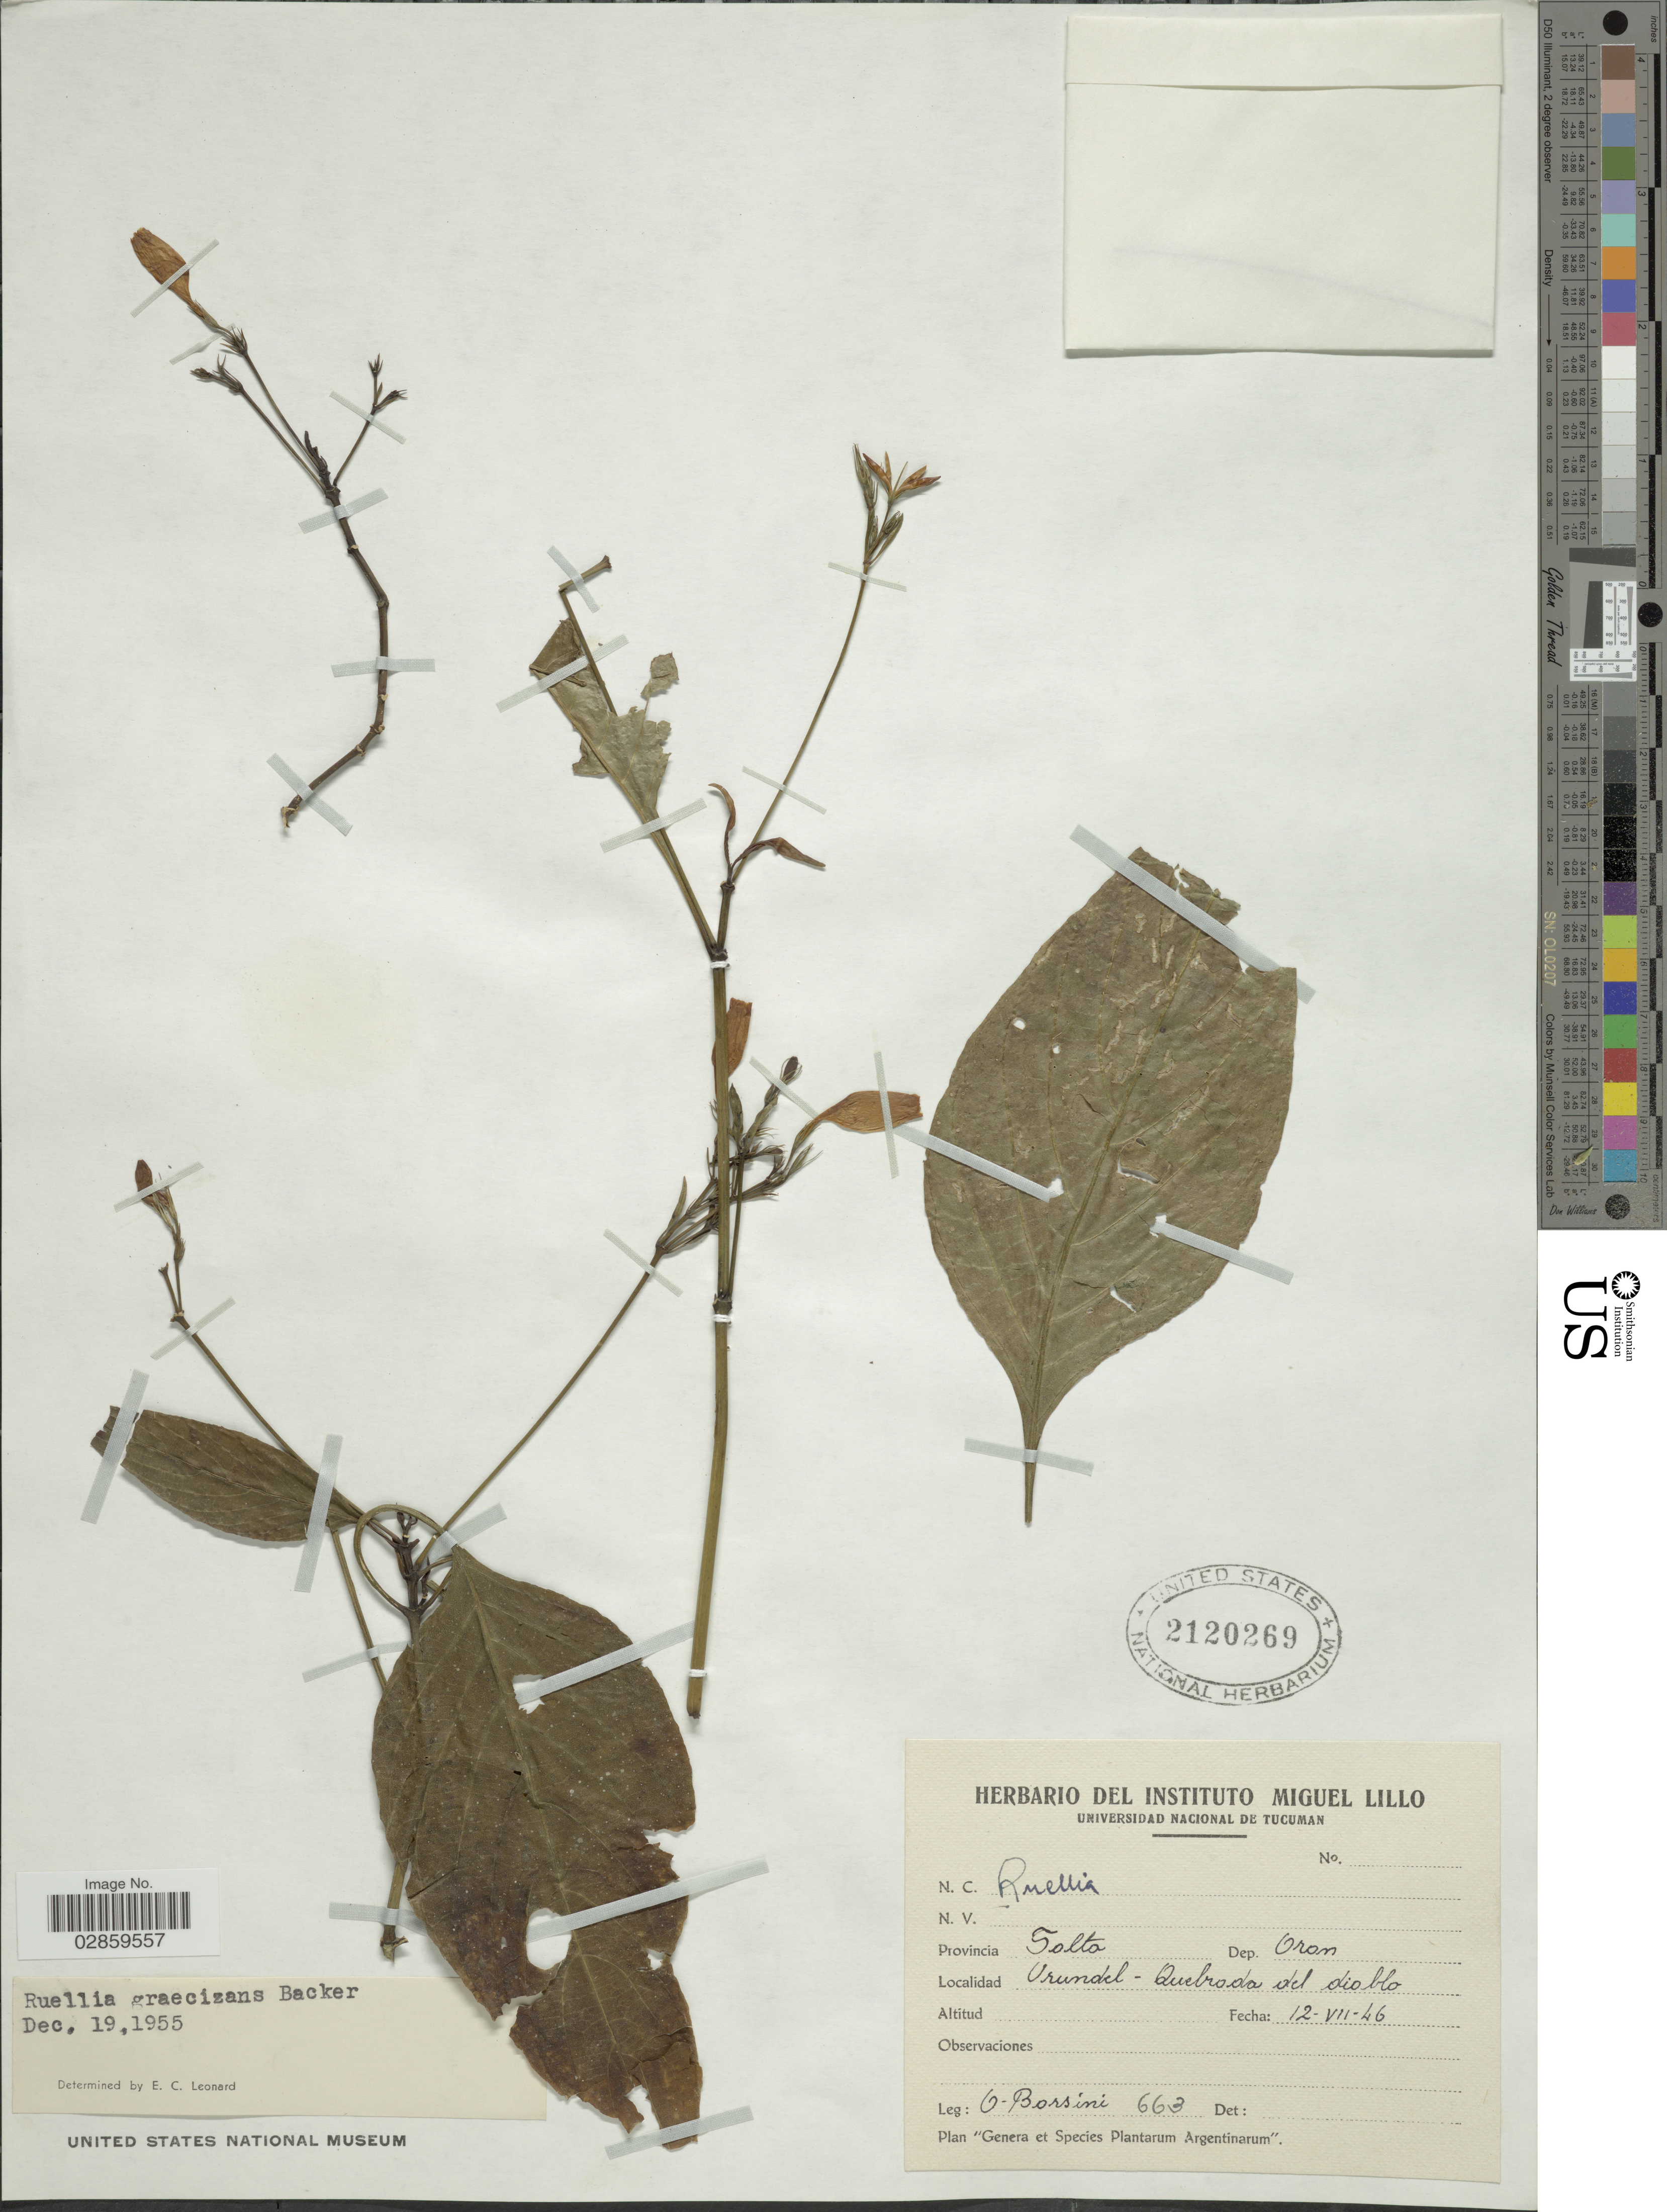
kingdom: Plantae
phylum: Tracheophyta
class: Magnoliopsida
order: Lamiales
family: Acanthaceae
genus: Ruellia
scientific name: Ruellia brevifolia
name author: (Pohl) C. Ezcurra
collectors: G. Borsini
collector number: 663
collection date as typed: Transcribed d/m/y: 12/7/46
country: Argentina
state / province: Salta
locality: Dep. Oran. Urundel - Quebrada del diablo.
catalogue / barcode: US 2120269